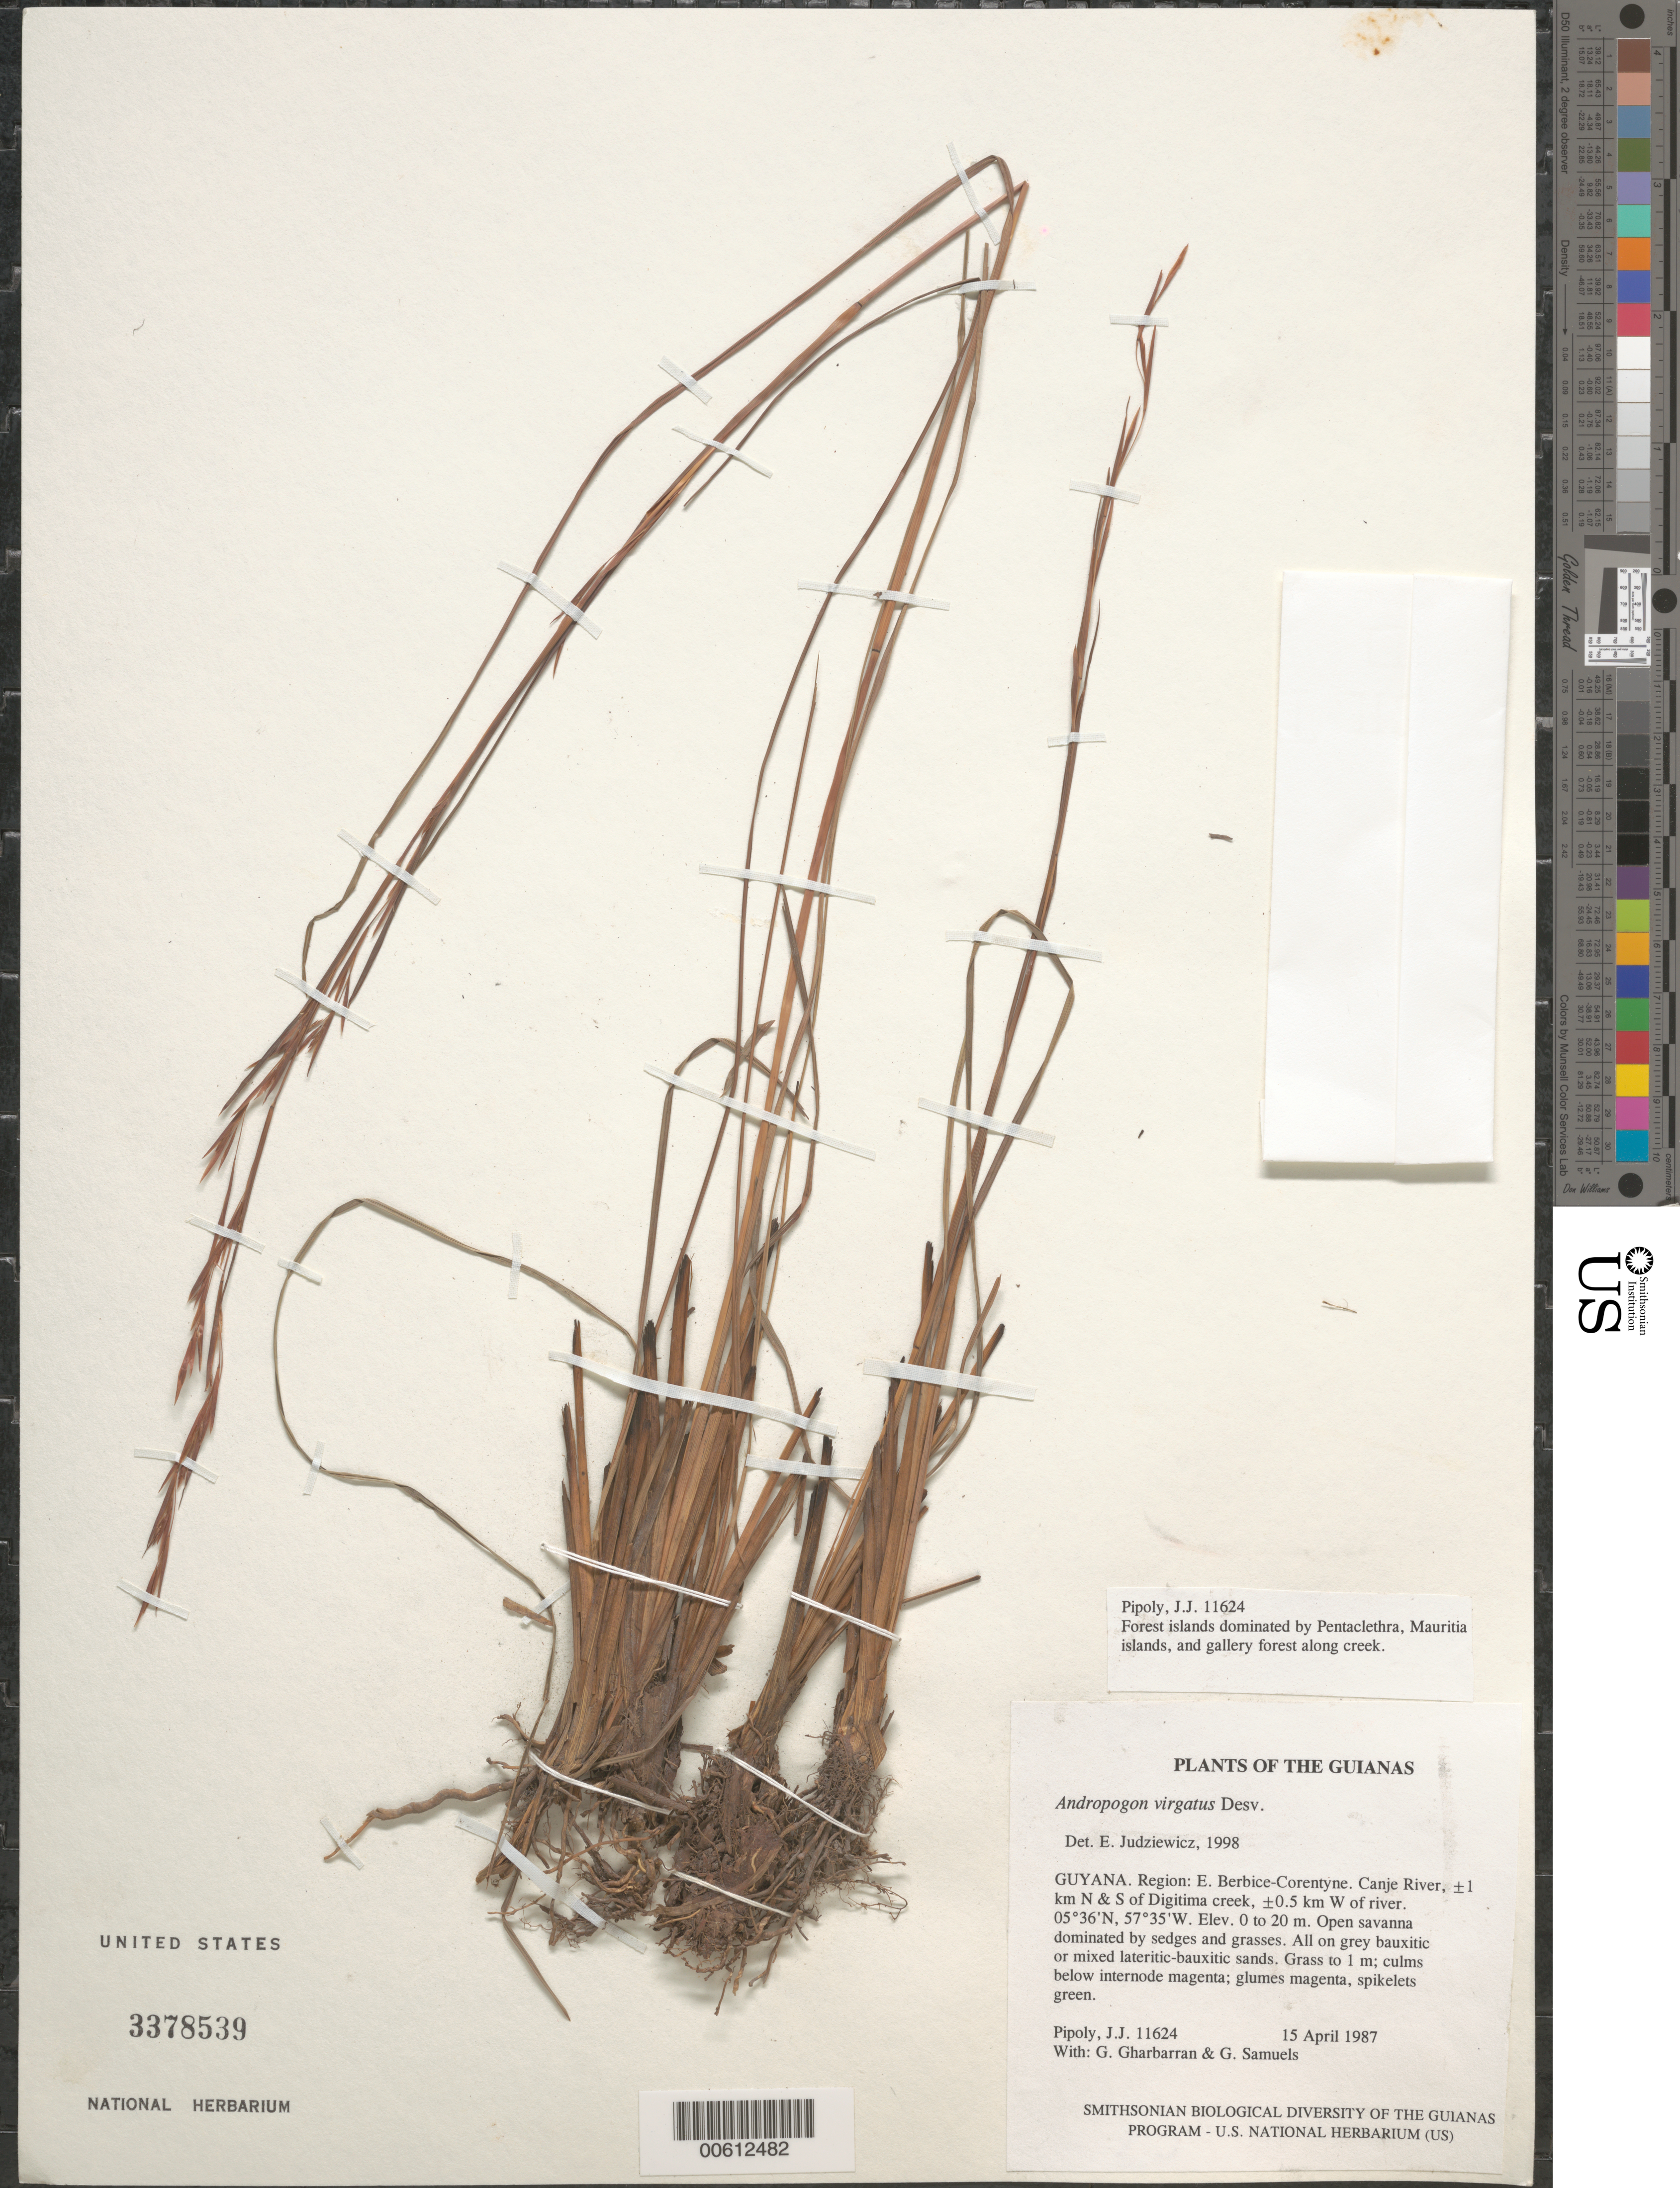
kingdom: Plantae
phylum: Tracheophyta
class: Liliopsida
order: Poales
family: Poaceae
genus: Andropogon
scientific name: Andropogon virgatus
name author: Desv. ex Ham.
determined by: Judziewicz, E. J.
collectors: J. J. Pipoly, G. Gharbarran & G. Samuels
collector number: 11624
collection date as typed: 15 April 1987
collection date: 1987-04-15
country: Guyana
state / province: E. Berbice-Corentyne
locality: Canje River, ±1 km N & S of Digitima creek, ±0.5 km W of river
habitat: Open savanna dominated by sedges and grasses. All on grey bauxitic or mixed lateritic-bauxitic sands. Forest islands dominated by Pentaclethra, Mauritia islands, and gallery forest along creek.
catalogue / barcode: US 3378539